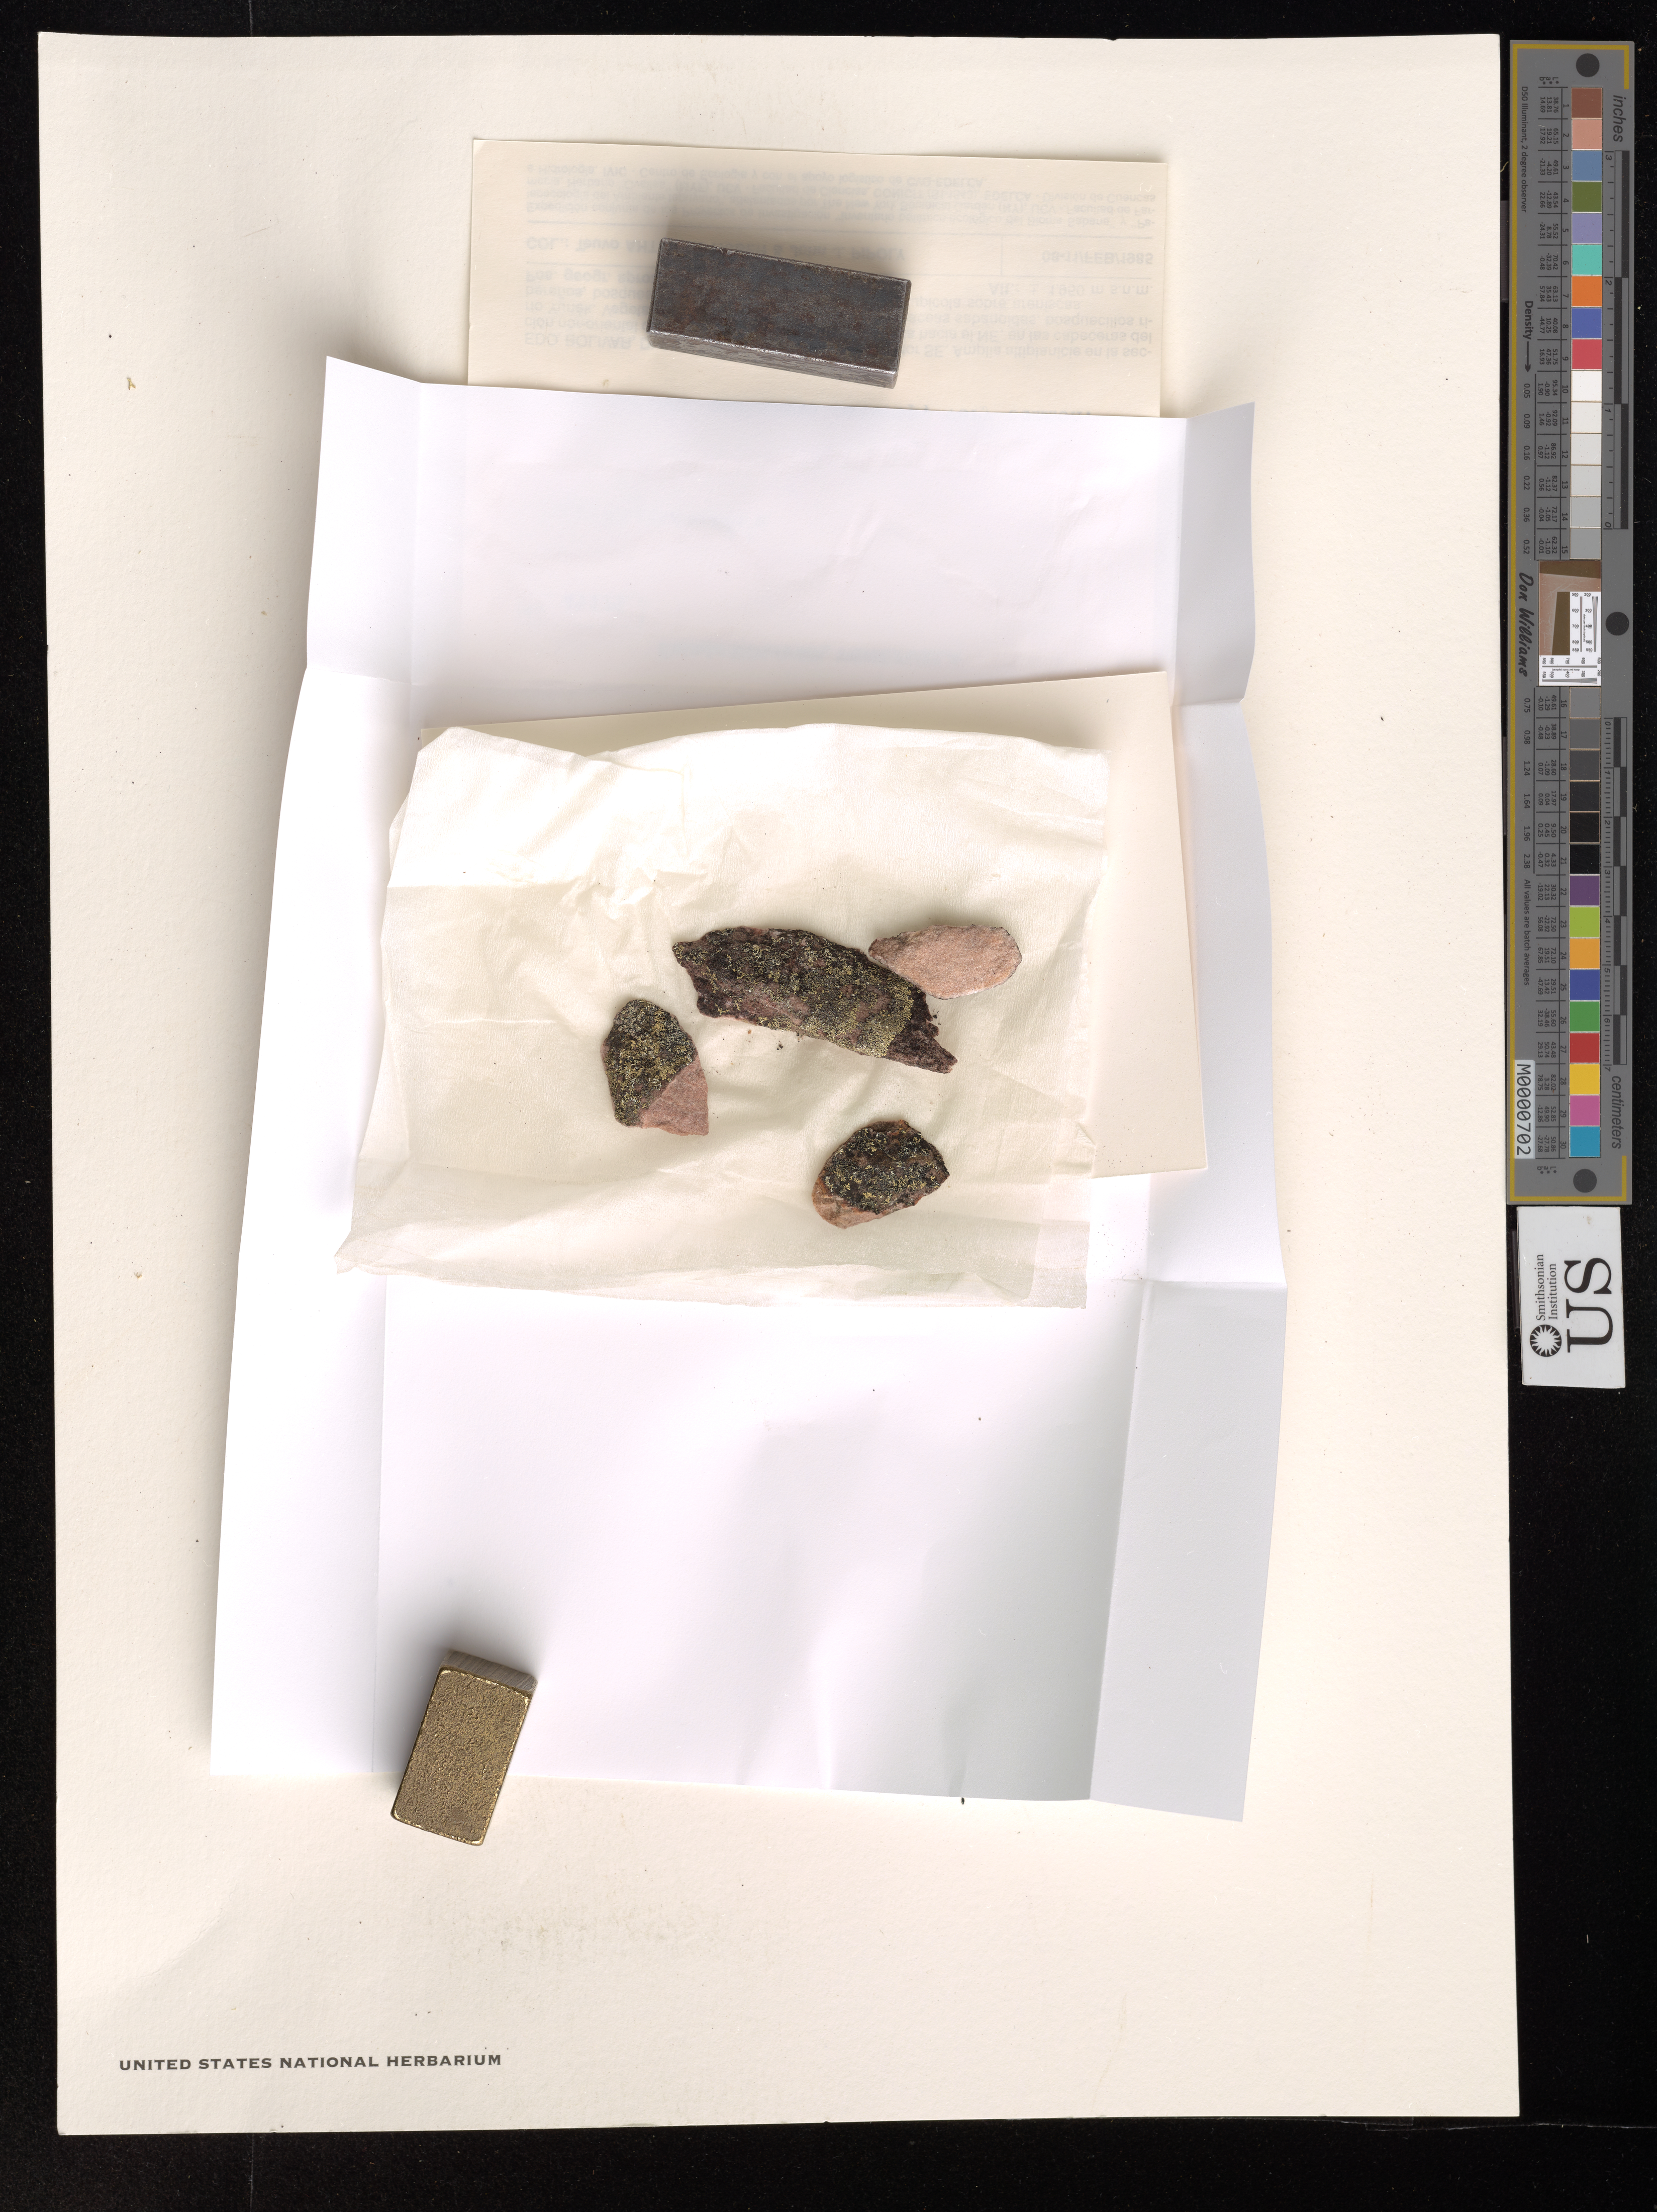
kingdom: Fungi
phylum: Ascomycota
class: Lecanoromycetes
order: Lecanorales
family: Parmeliaceae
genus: Xanthoparmelia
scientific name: Xanthoparmelia sp.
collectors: T. T. Ahti, O. Huber & J. J. Pipoly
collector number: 45175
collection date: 1985-02-08/1985-02-11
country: Venezuela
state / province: Bolivar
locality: Distr. Piar: Macizo del Chimantá, sector SE. Amplia altiplanicie en la sección nor-oriental del Acopán-tepui, levemente inclinada hacia el NE, en las cabeceras del río Yunék.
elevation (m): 1.95